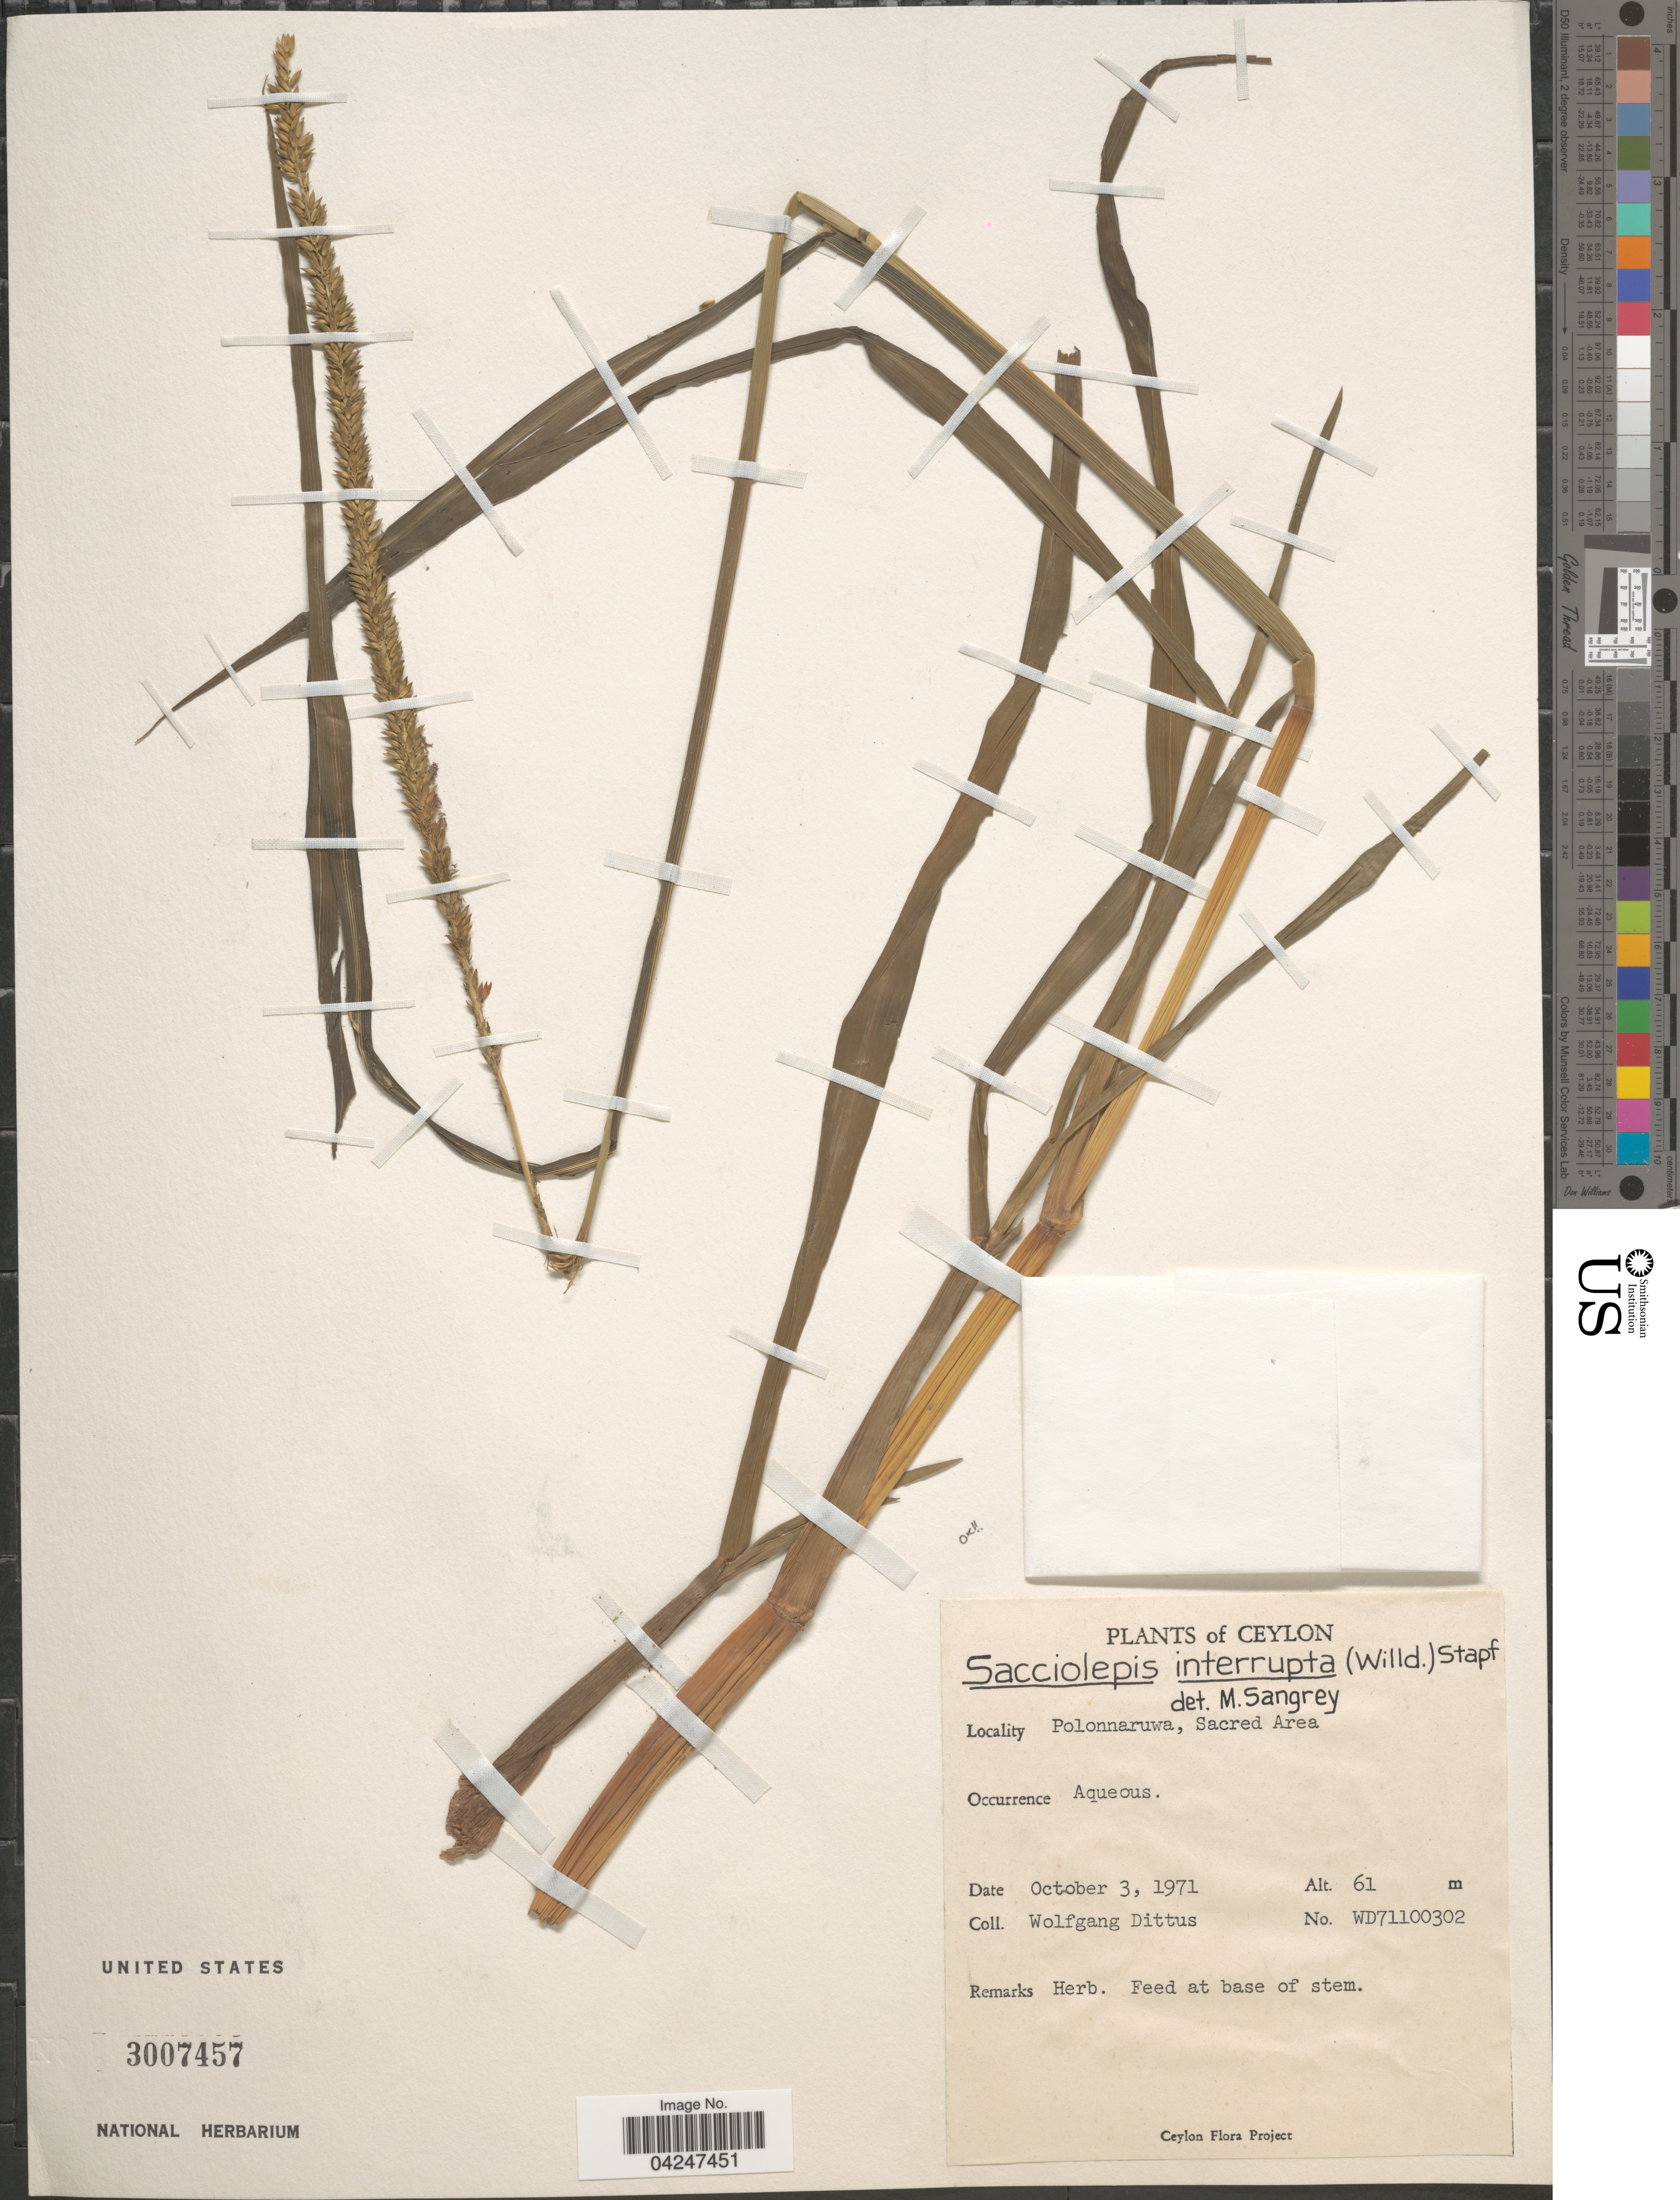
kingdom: Plantae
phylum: Tracheophyta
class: Liliopsida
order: Poales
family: Poaceae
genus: Sacciolepis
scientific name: Sacciolepis interrupta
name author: (Willd.) Stapf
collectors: W. Dittus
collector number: WD71100302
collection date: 1971-10-03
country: Sri Lanka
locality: Ceylon. Polonnaruwa, Sacred Area. Aqueous.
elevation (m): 61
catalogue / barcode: US 3007457